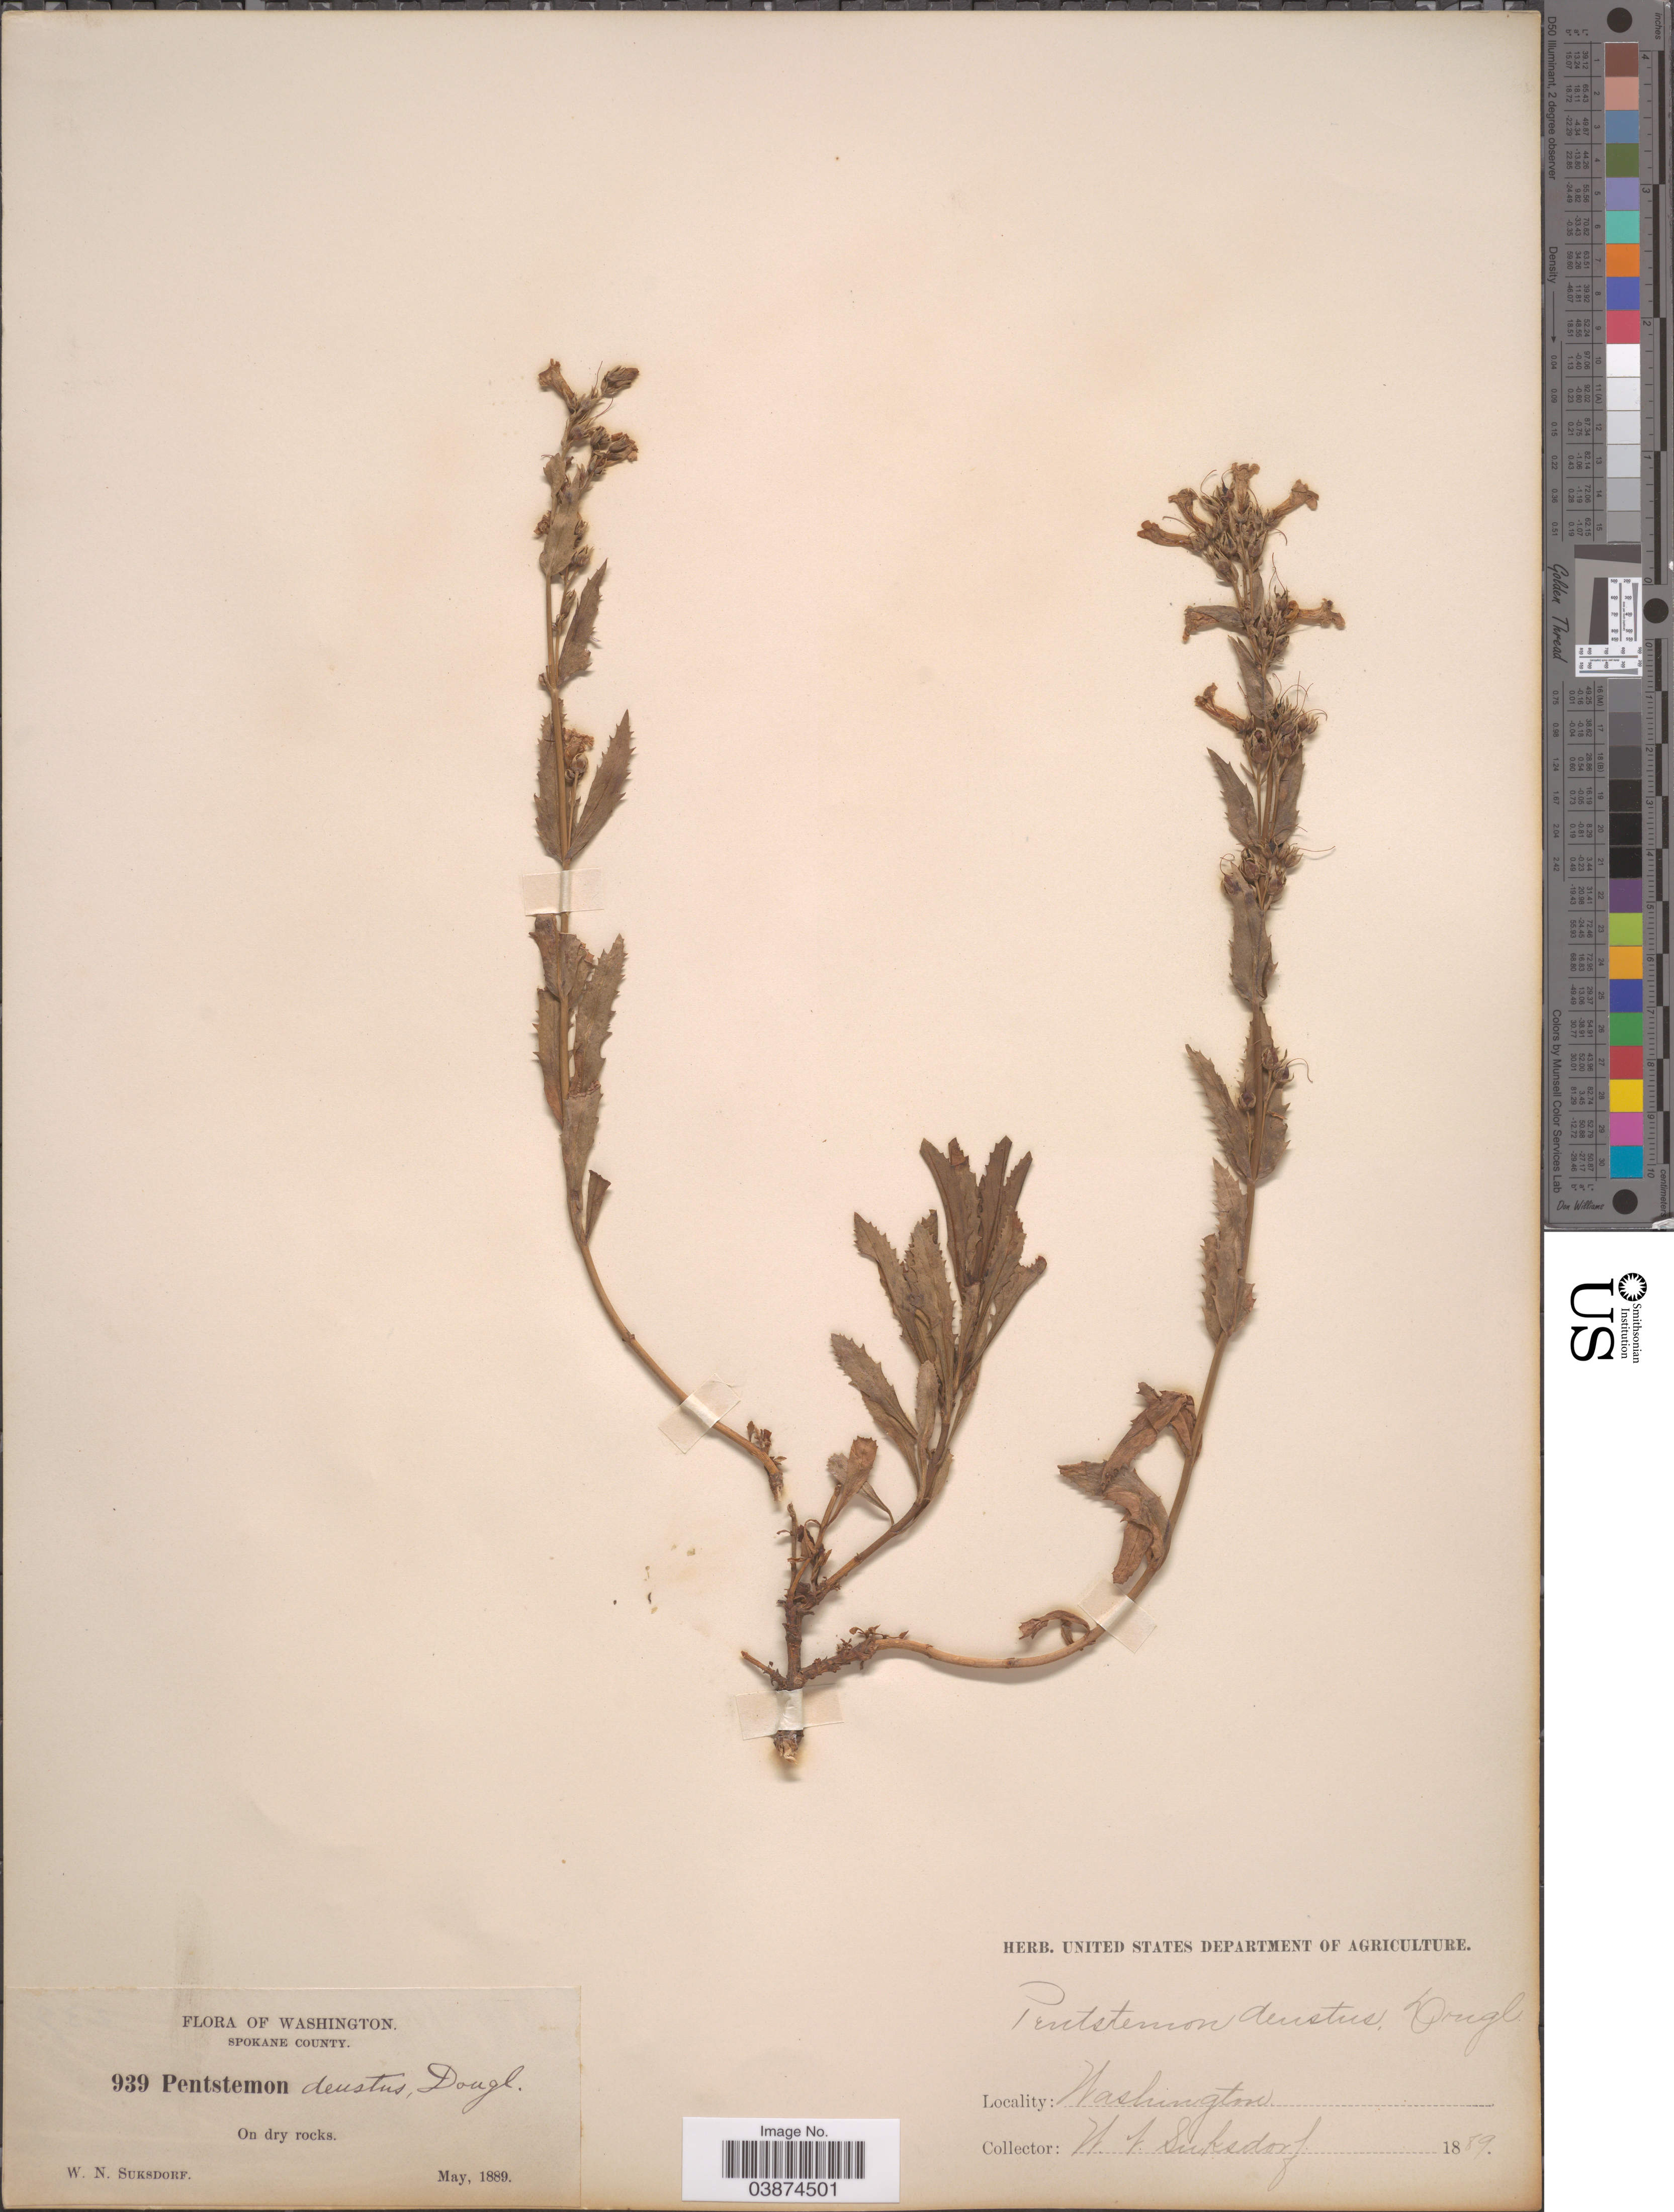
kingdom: Plantae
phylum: Tracheophyta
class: Magnoliopsida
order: Lamiales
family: Plantaginaceae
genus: Penstemon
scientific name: Penstemon deustus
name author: Douglas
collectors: W. N. Suksdorf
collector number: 939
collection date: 1889-05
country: United States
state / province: Washington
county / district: Spokane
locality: Spokane County.